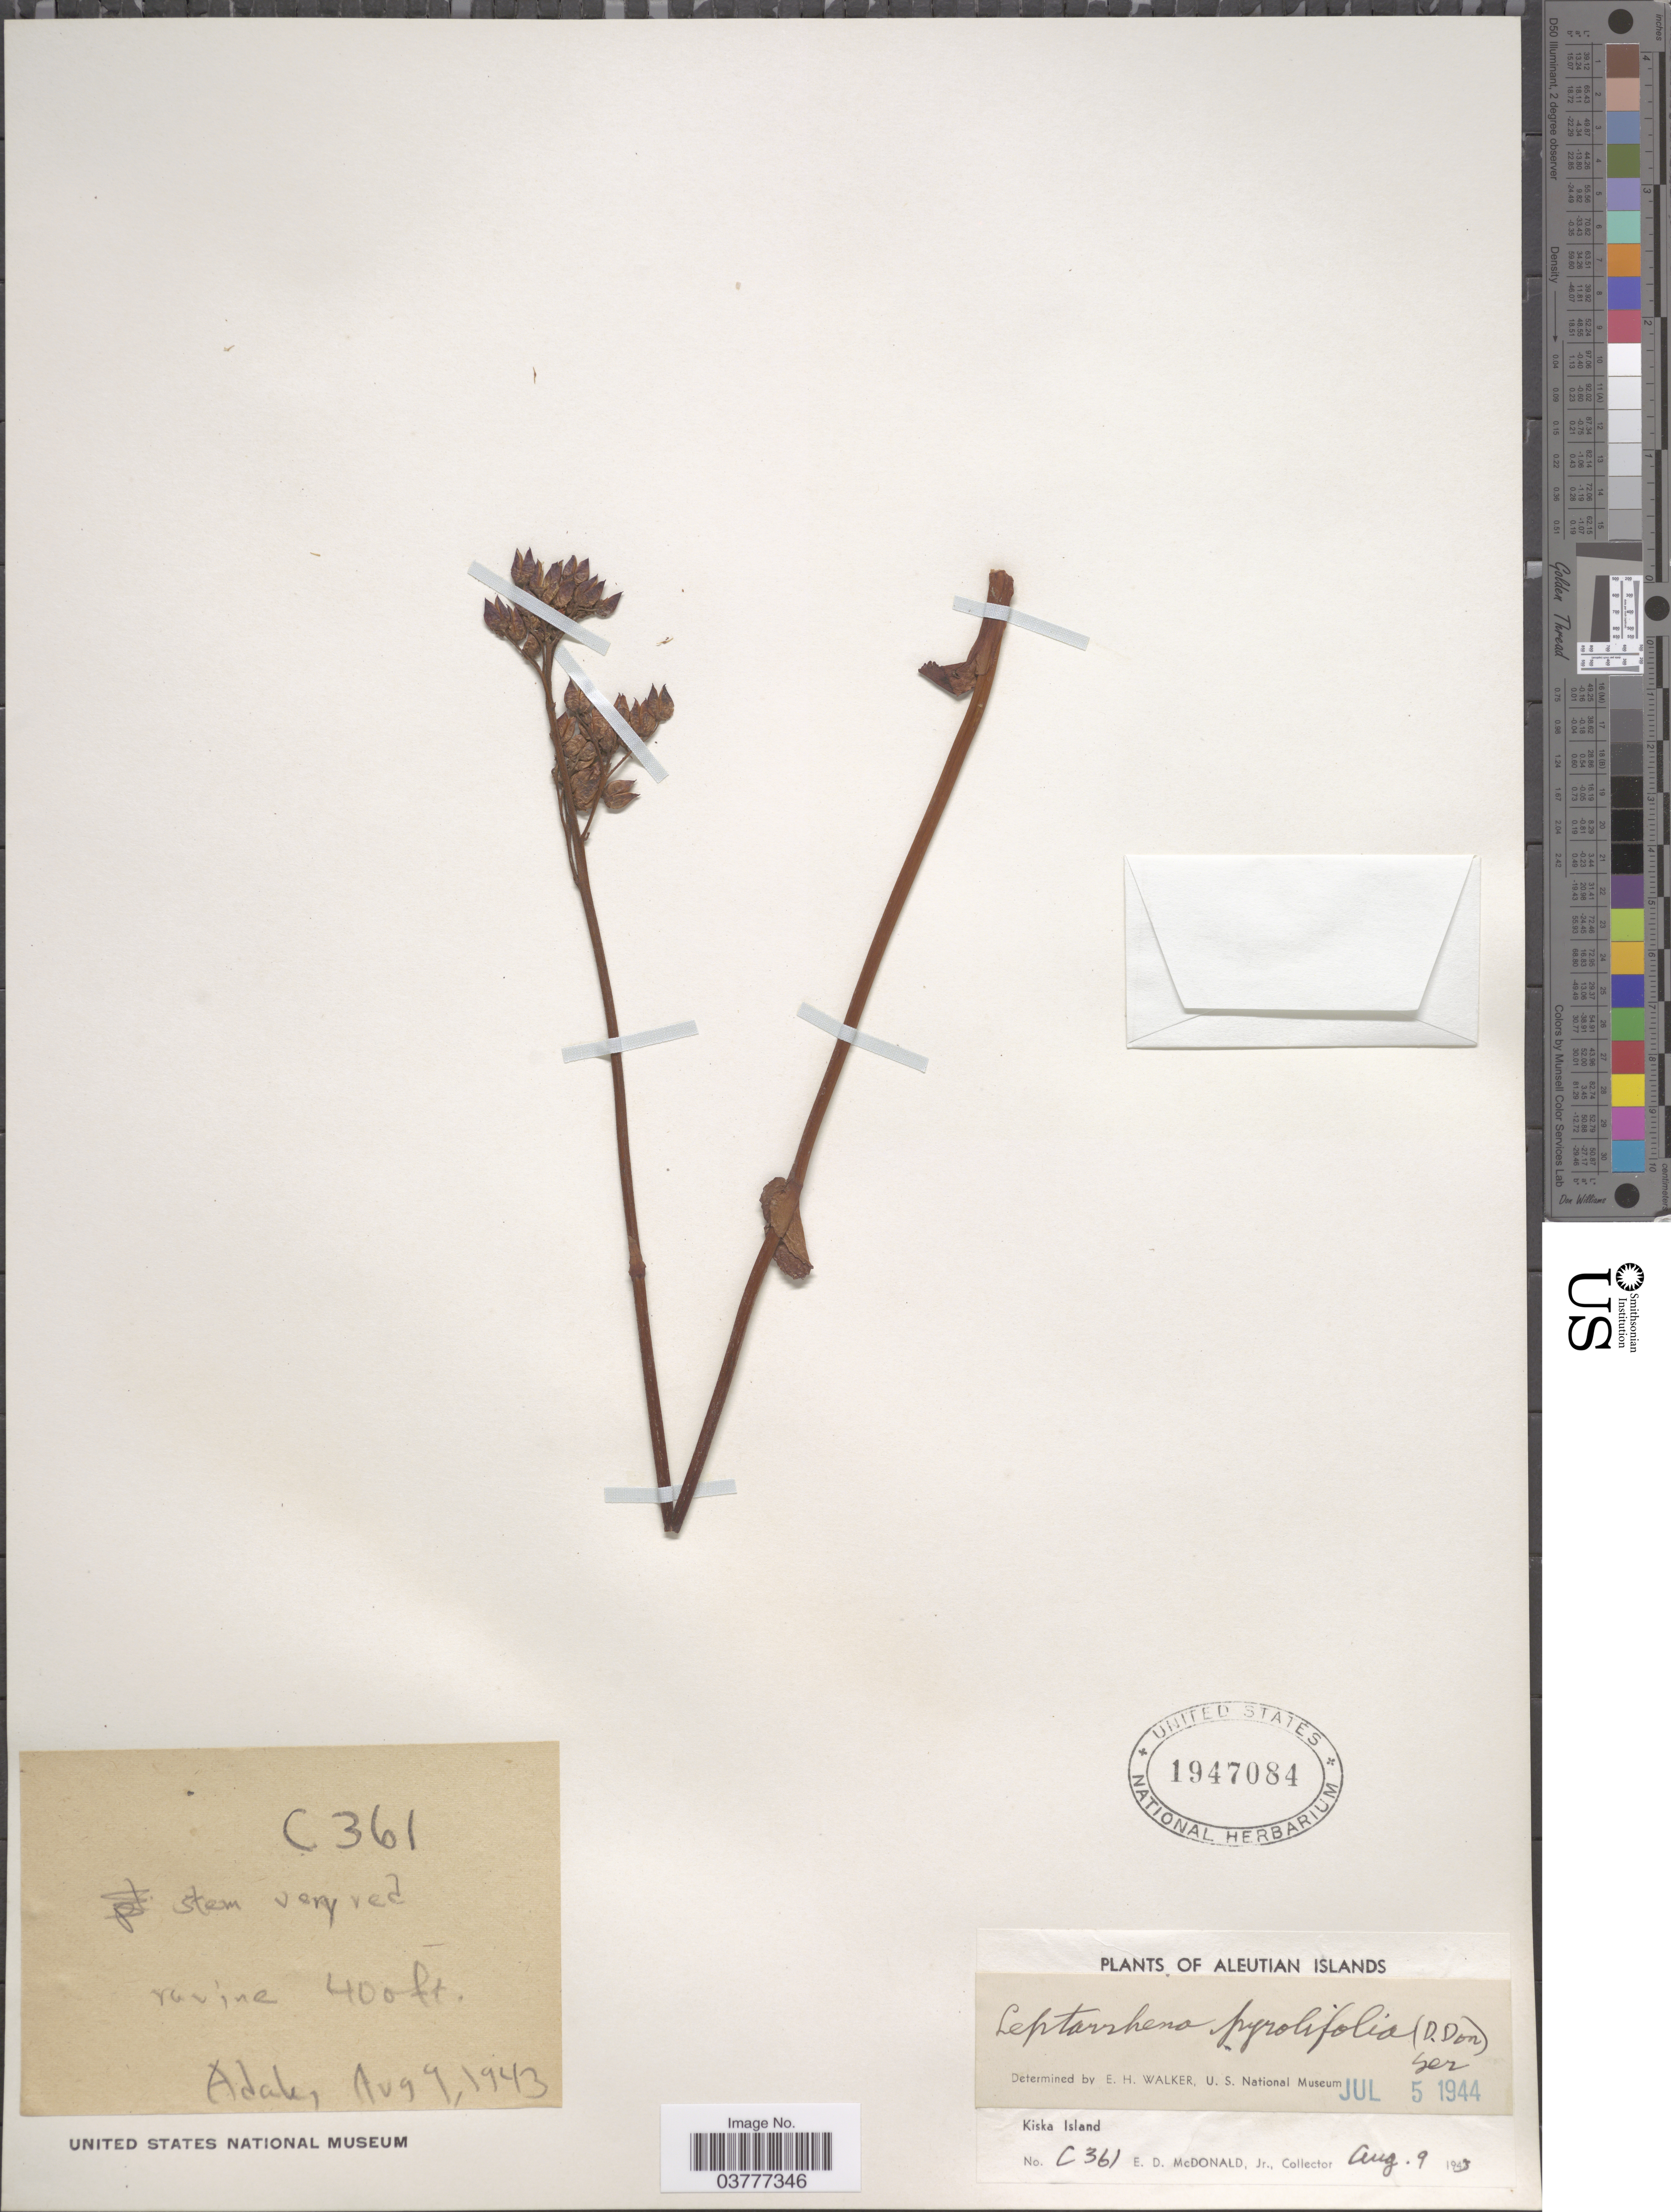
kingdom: Plantae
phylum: Tracheophyta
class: Magnoliopsida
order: Saxifragales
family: Saxifragaceae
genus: Leptarrhena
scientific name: Leptarrhena pyrolifolia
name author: (D. Don) Ser.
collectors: E. D. McDonald Jr.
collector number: C 361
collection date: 1943-08-09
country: United States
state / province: Alaska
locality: Aleutian Islands. Kiska Island. Adak.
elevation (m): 122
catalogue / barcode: US 1947084